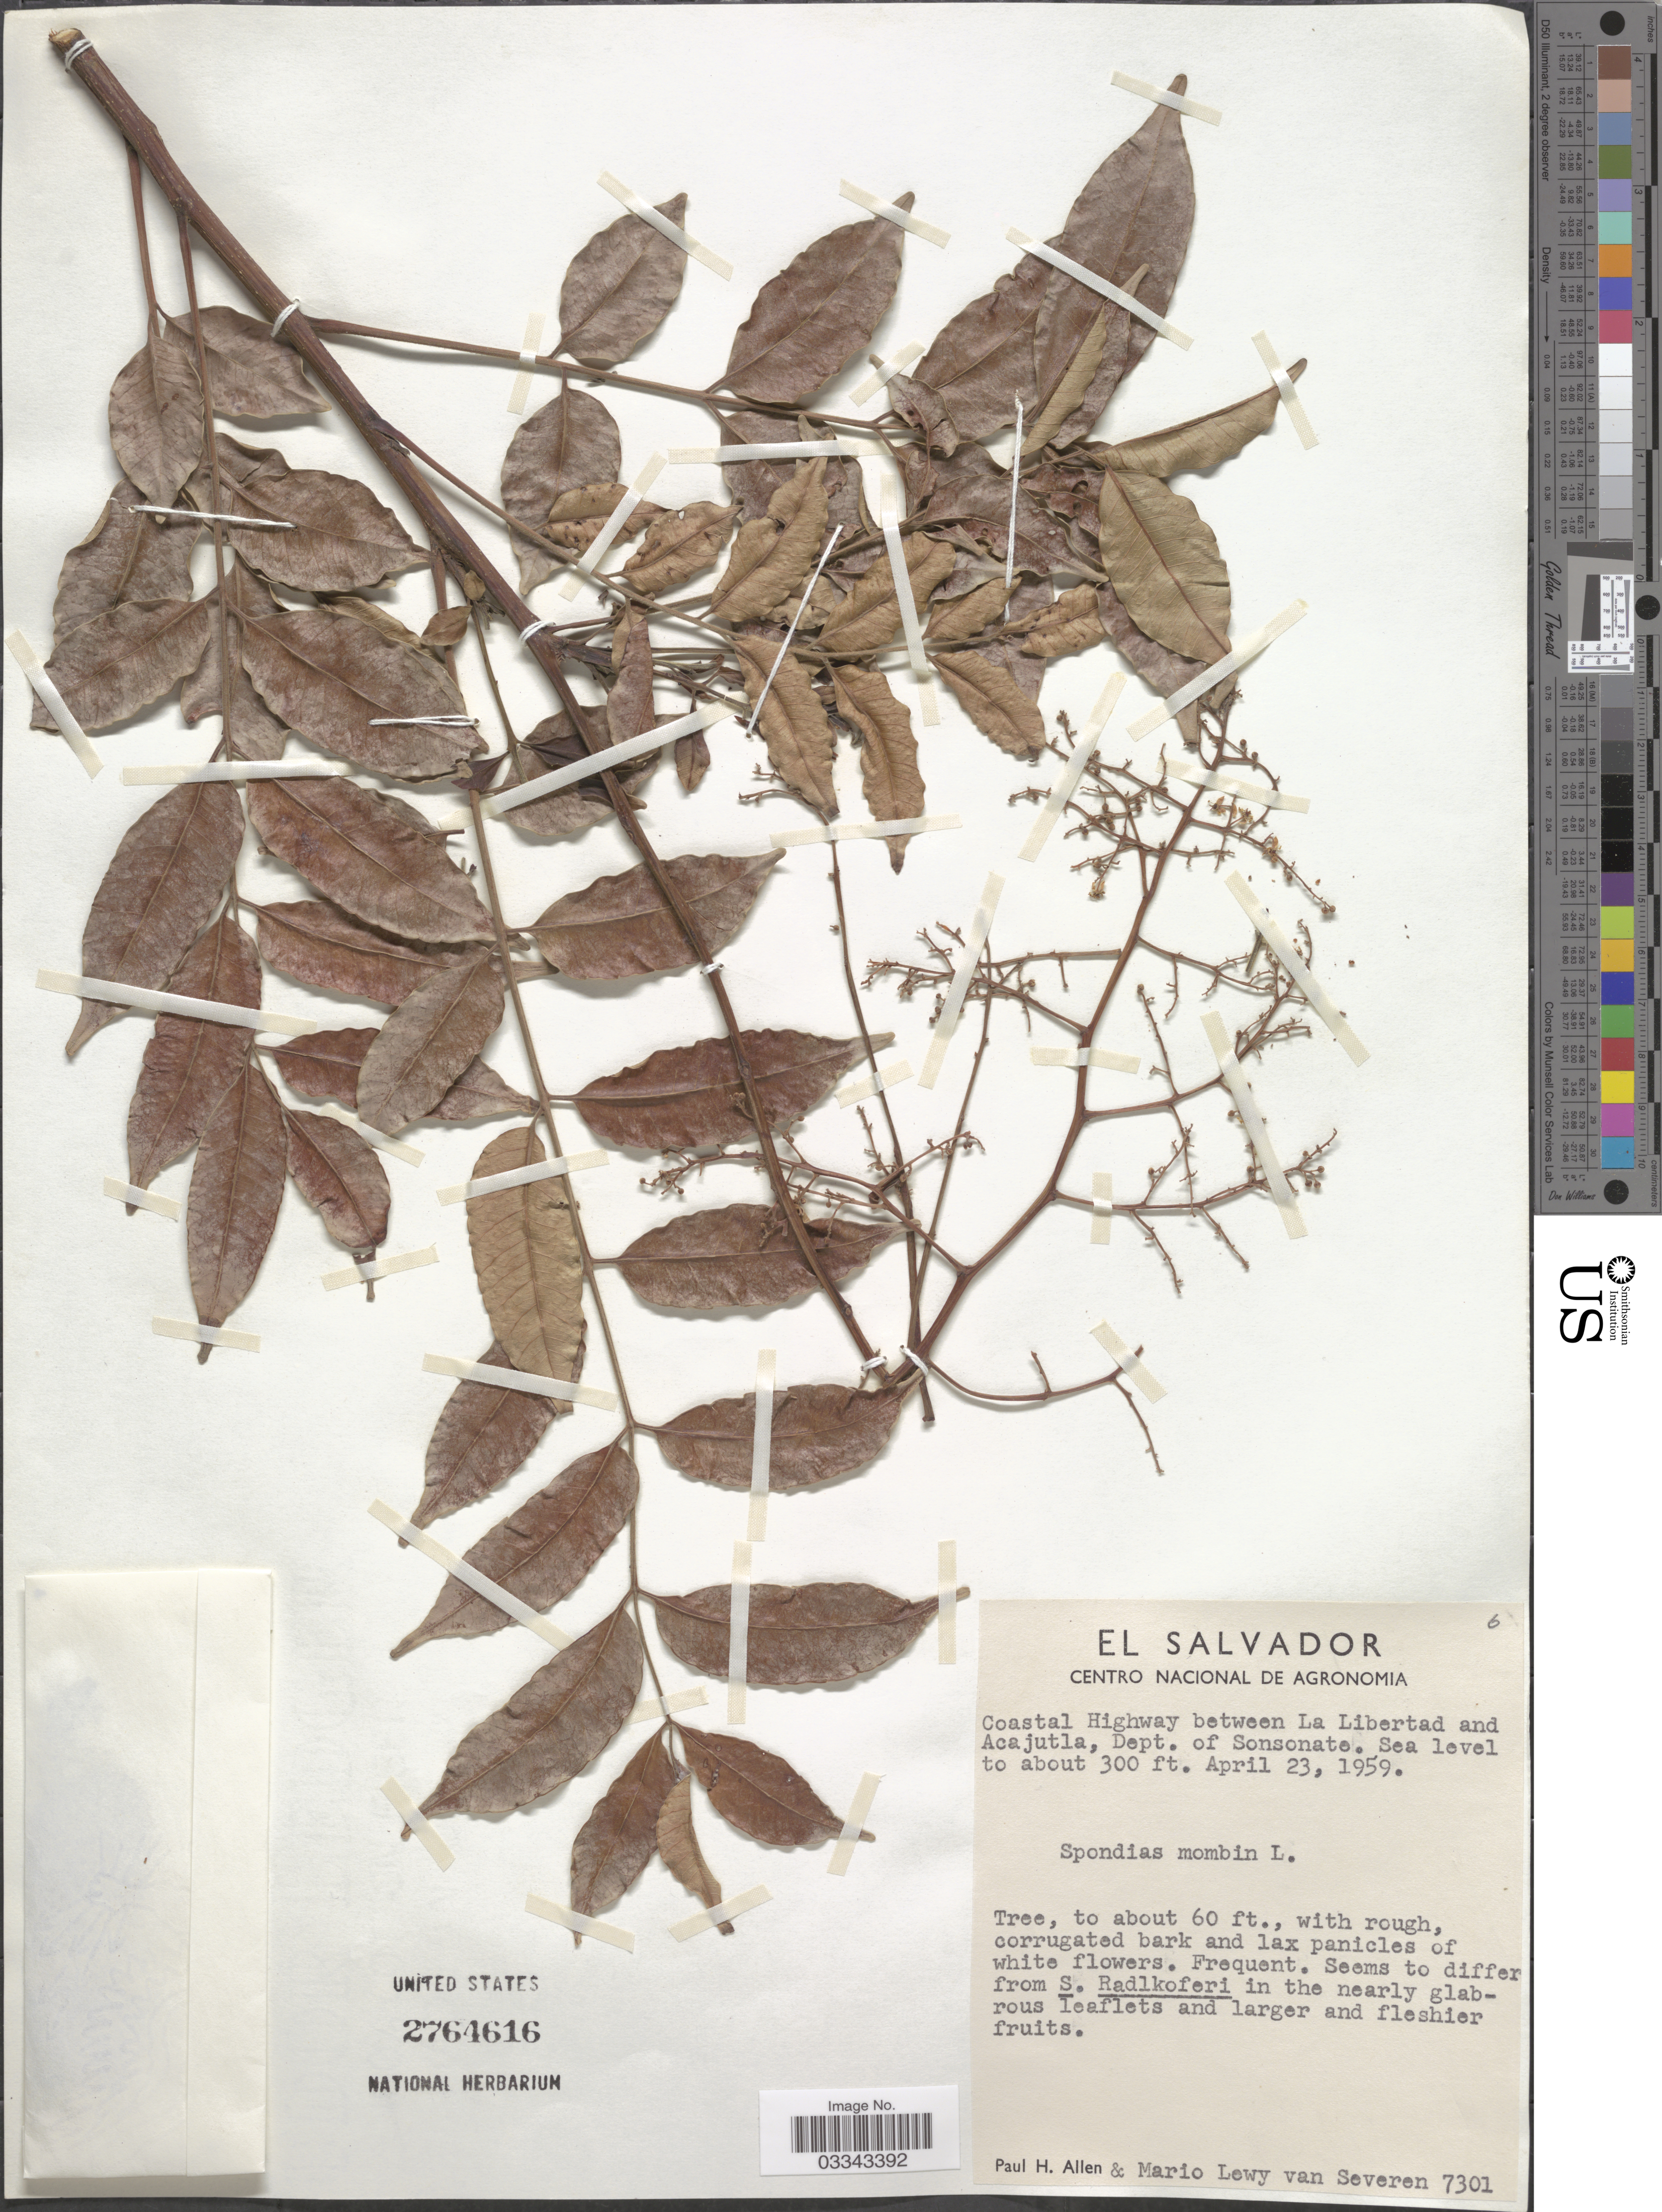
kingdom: Plantae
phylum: Tracheophyta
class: Magnoliopsida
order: Sapindales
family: Anacardiaceae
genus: Spondias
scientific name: Spondias mombin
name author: L.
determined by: Mitchell, John D.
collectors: P. H. Allen & M. Van Severen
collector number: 7301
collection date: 1959-04-23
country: El Salvador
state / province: Sonsonate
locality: Coastal Highway between La Libertad and Acajutla, Dept. of Sonsonate.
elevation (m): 0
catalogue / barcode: US 2764616